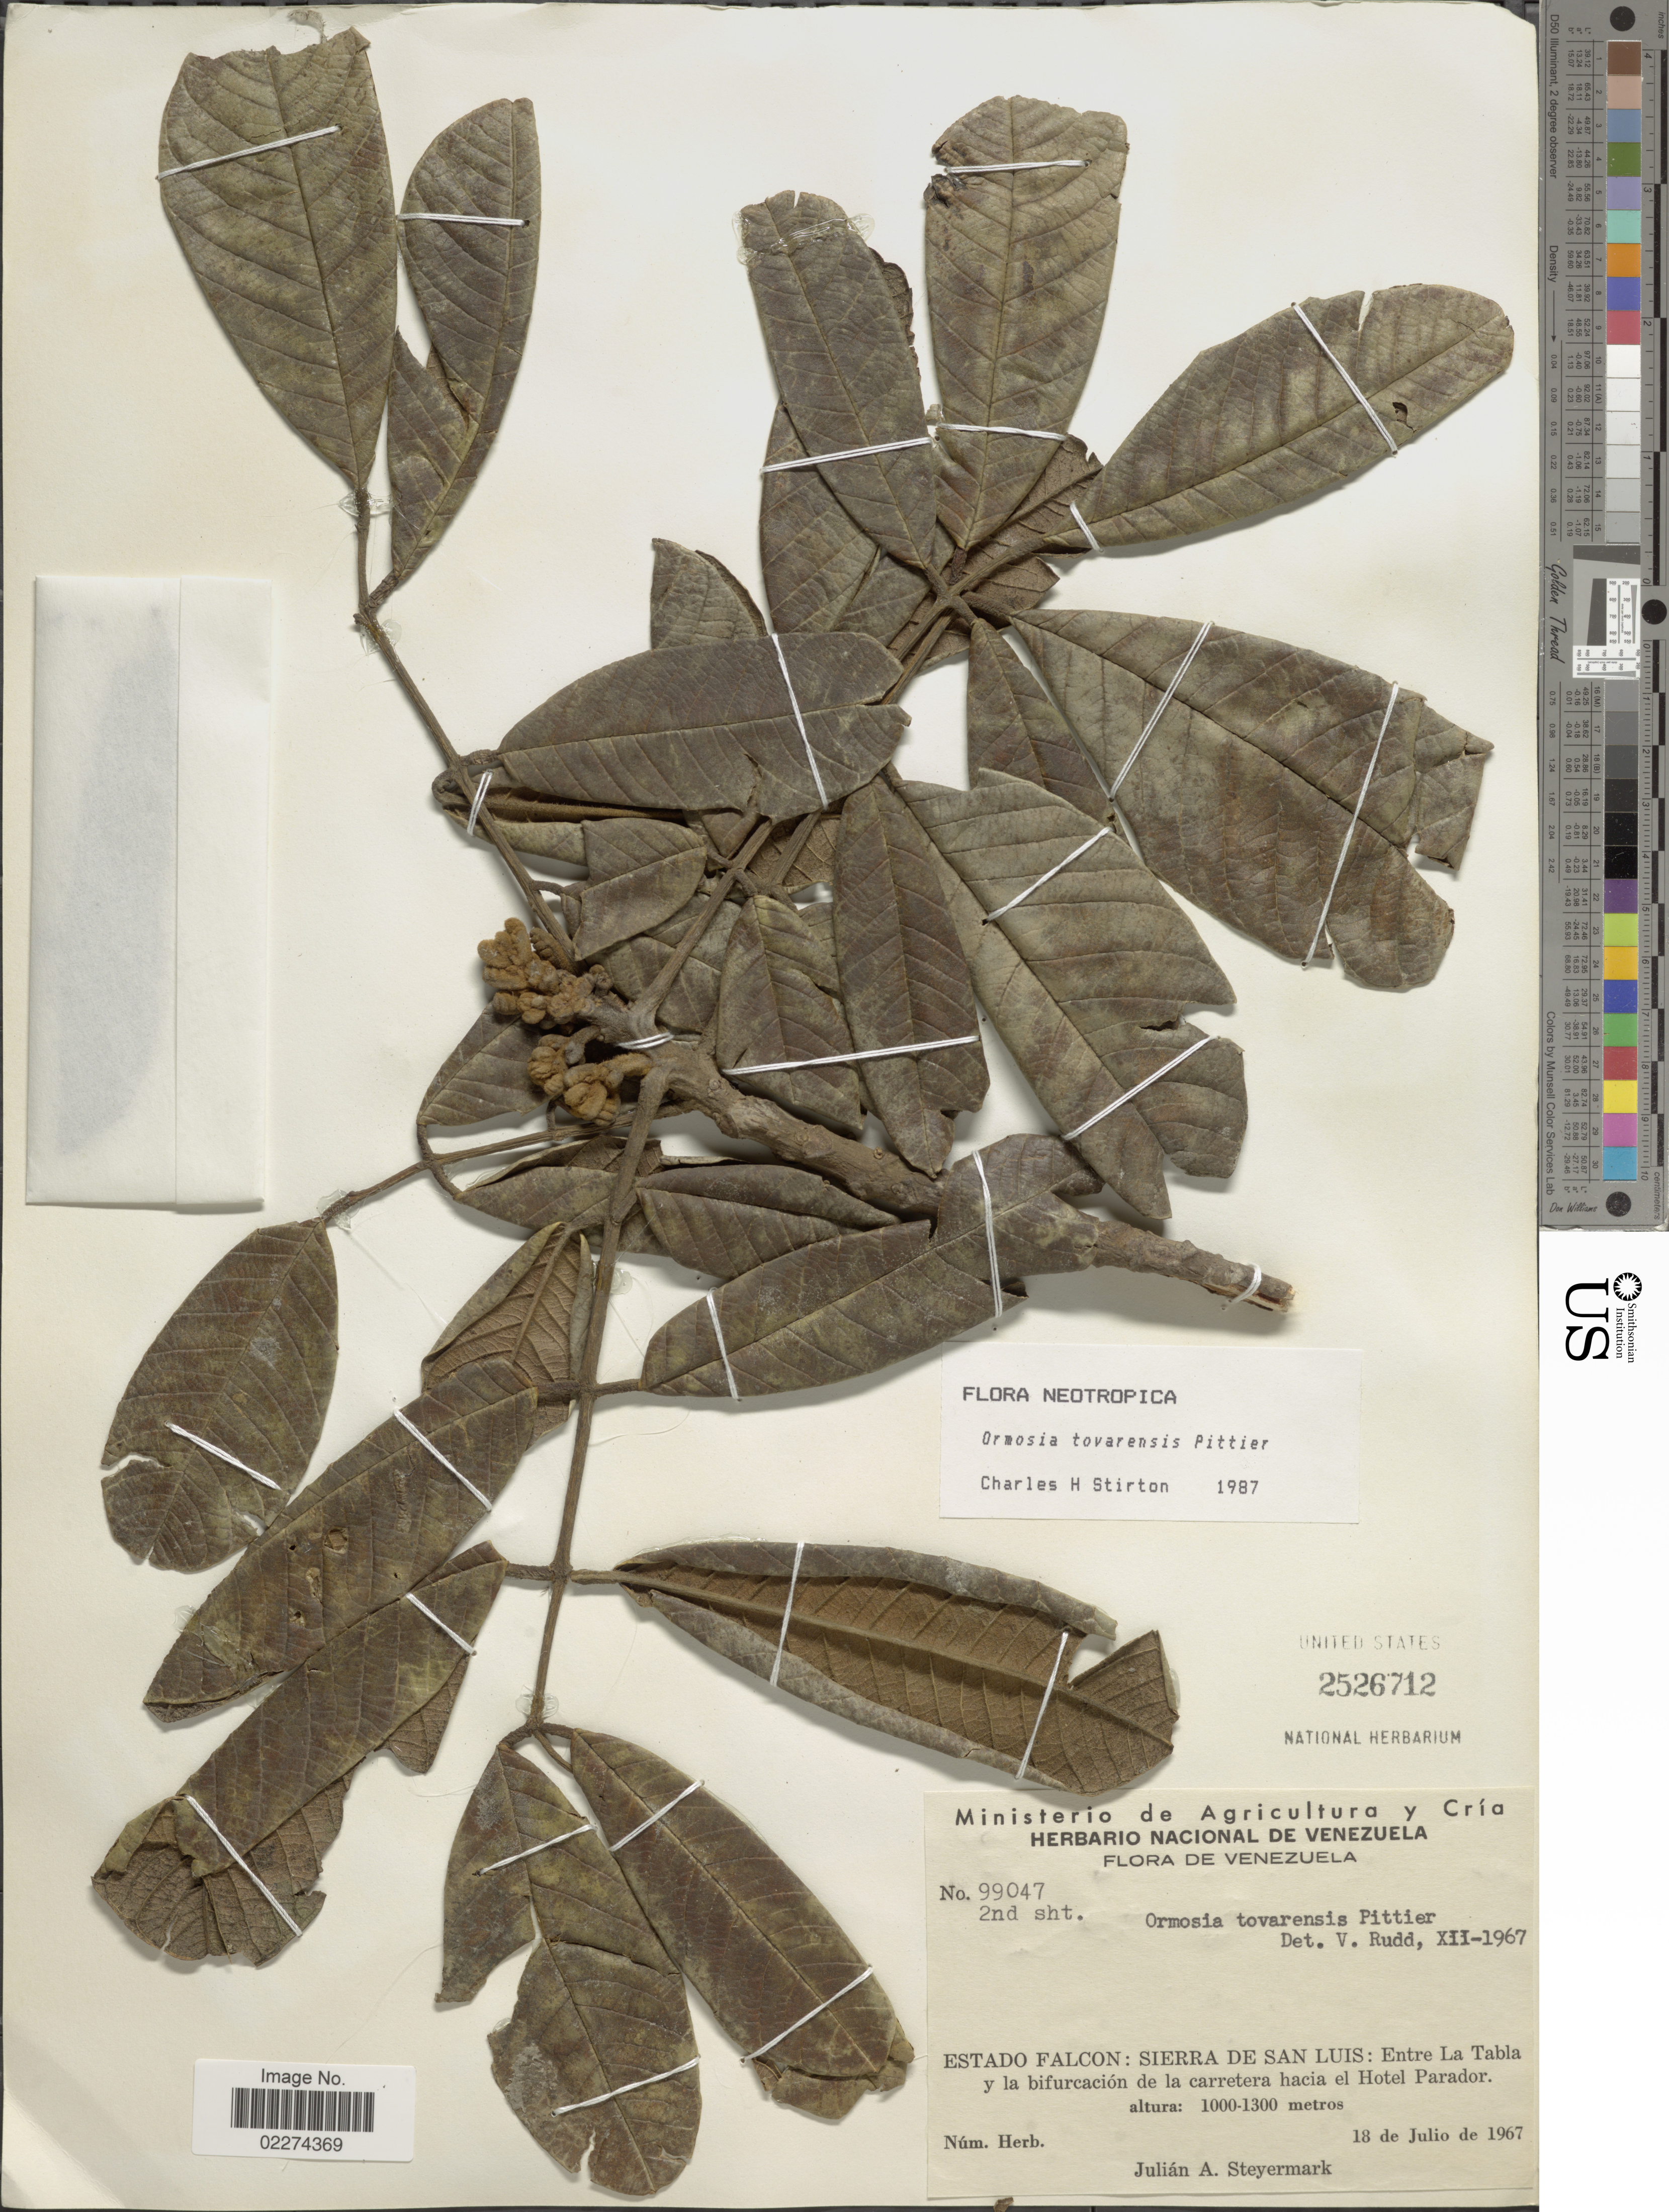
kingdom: Plantae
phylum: Tracheophyta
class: Magnoliopsida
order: Fabales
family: Fabaceae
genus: Ormosia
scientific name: Ormosia tovarensis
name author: Pittier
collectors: J. Steyermark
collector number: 99047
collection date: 1967-07-18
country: Venezuela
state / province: Falcón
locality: Estado Falcon: Sierra De San Luis: Entre La Tabla y la bifurcacion, de la carretera hacia el Hotel Parador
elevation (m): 1000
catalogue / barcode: US 2526712